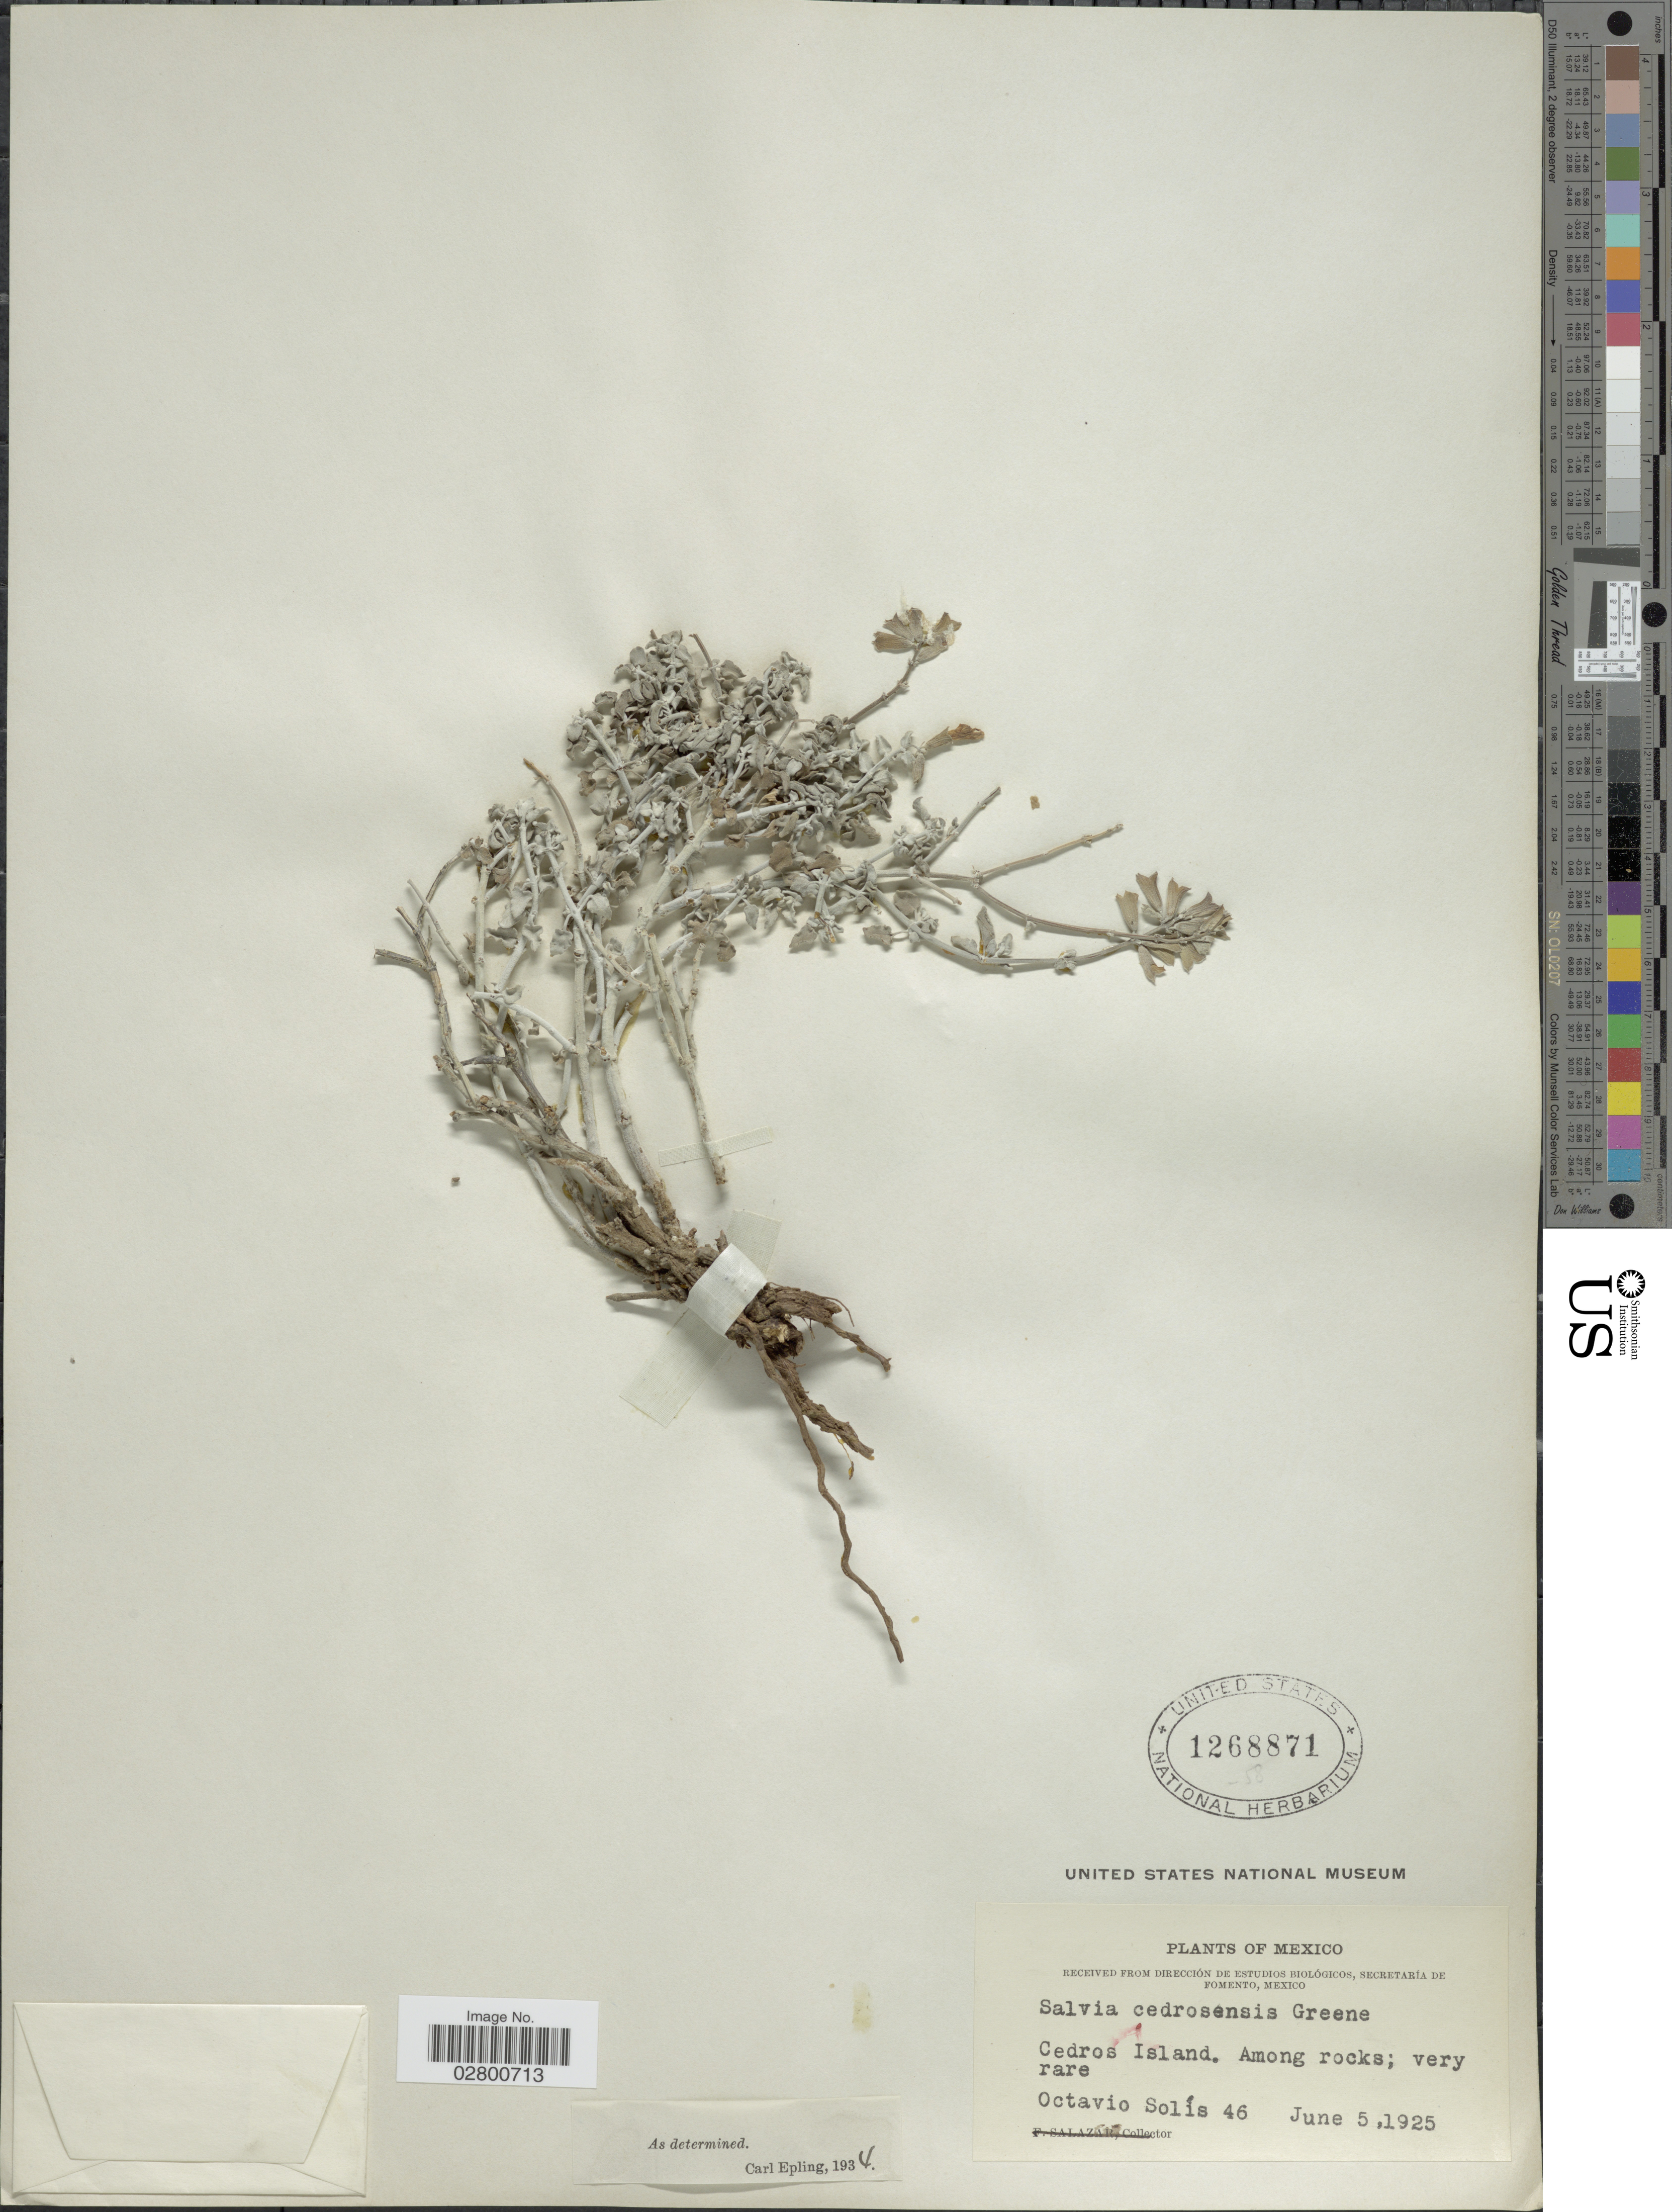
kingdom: Plantae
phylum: Tracheophyta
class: Magnoliopsida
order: Lamiales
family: Lamiaceae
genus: Salvia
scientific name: Salvia cedrosensis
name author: Greene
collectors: O. Solis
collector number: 46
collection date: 1925-06-05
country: Mexico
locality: Cedros Island.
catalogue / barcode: US 1268871